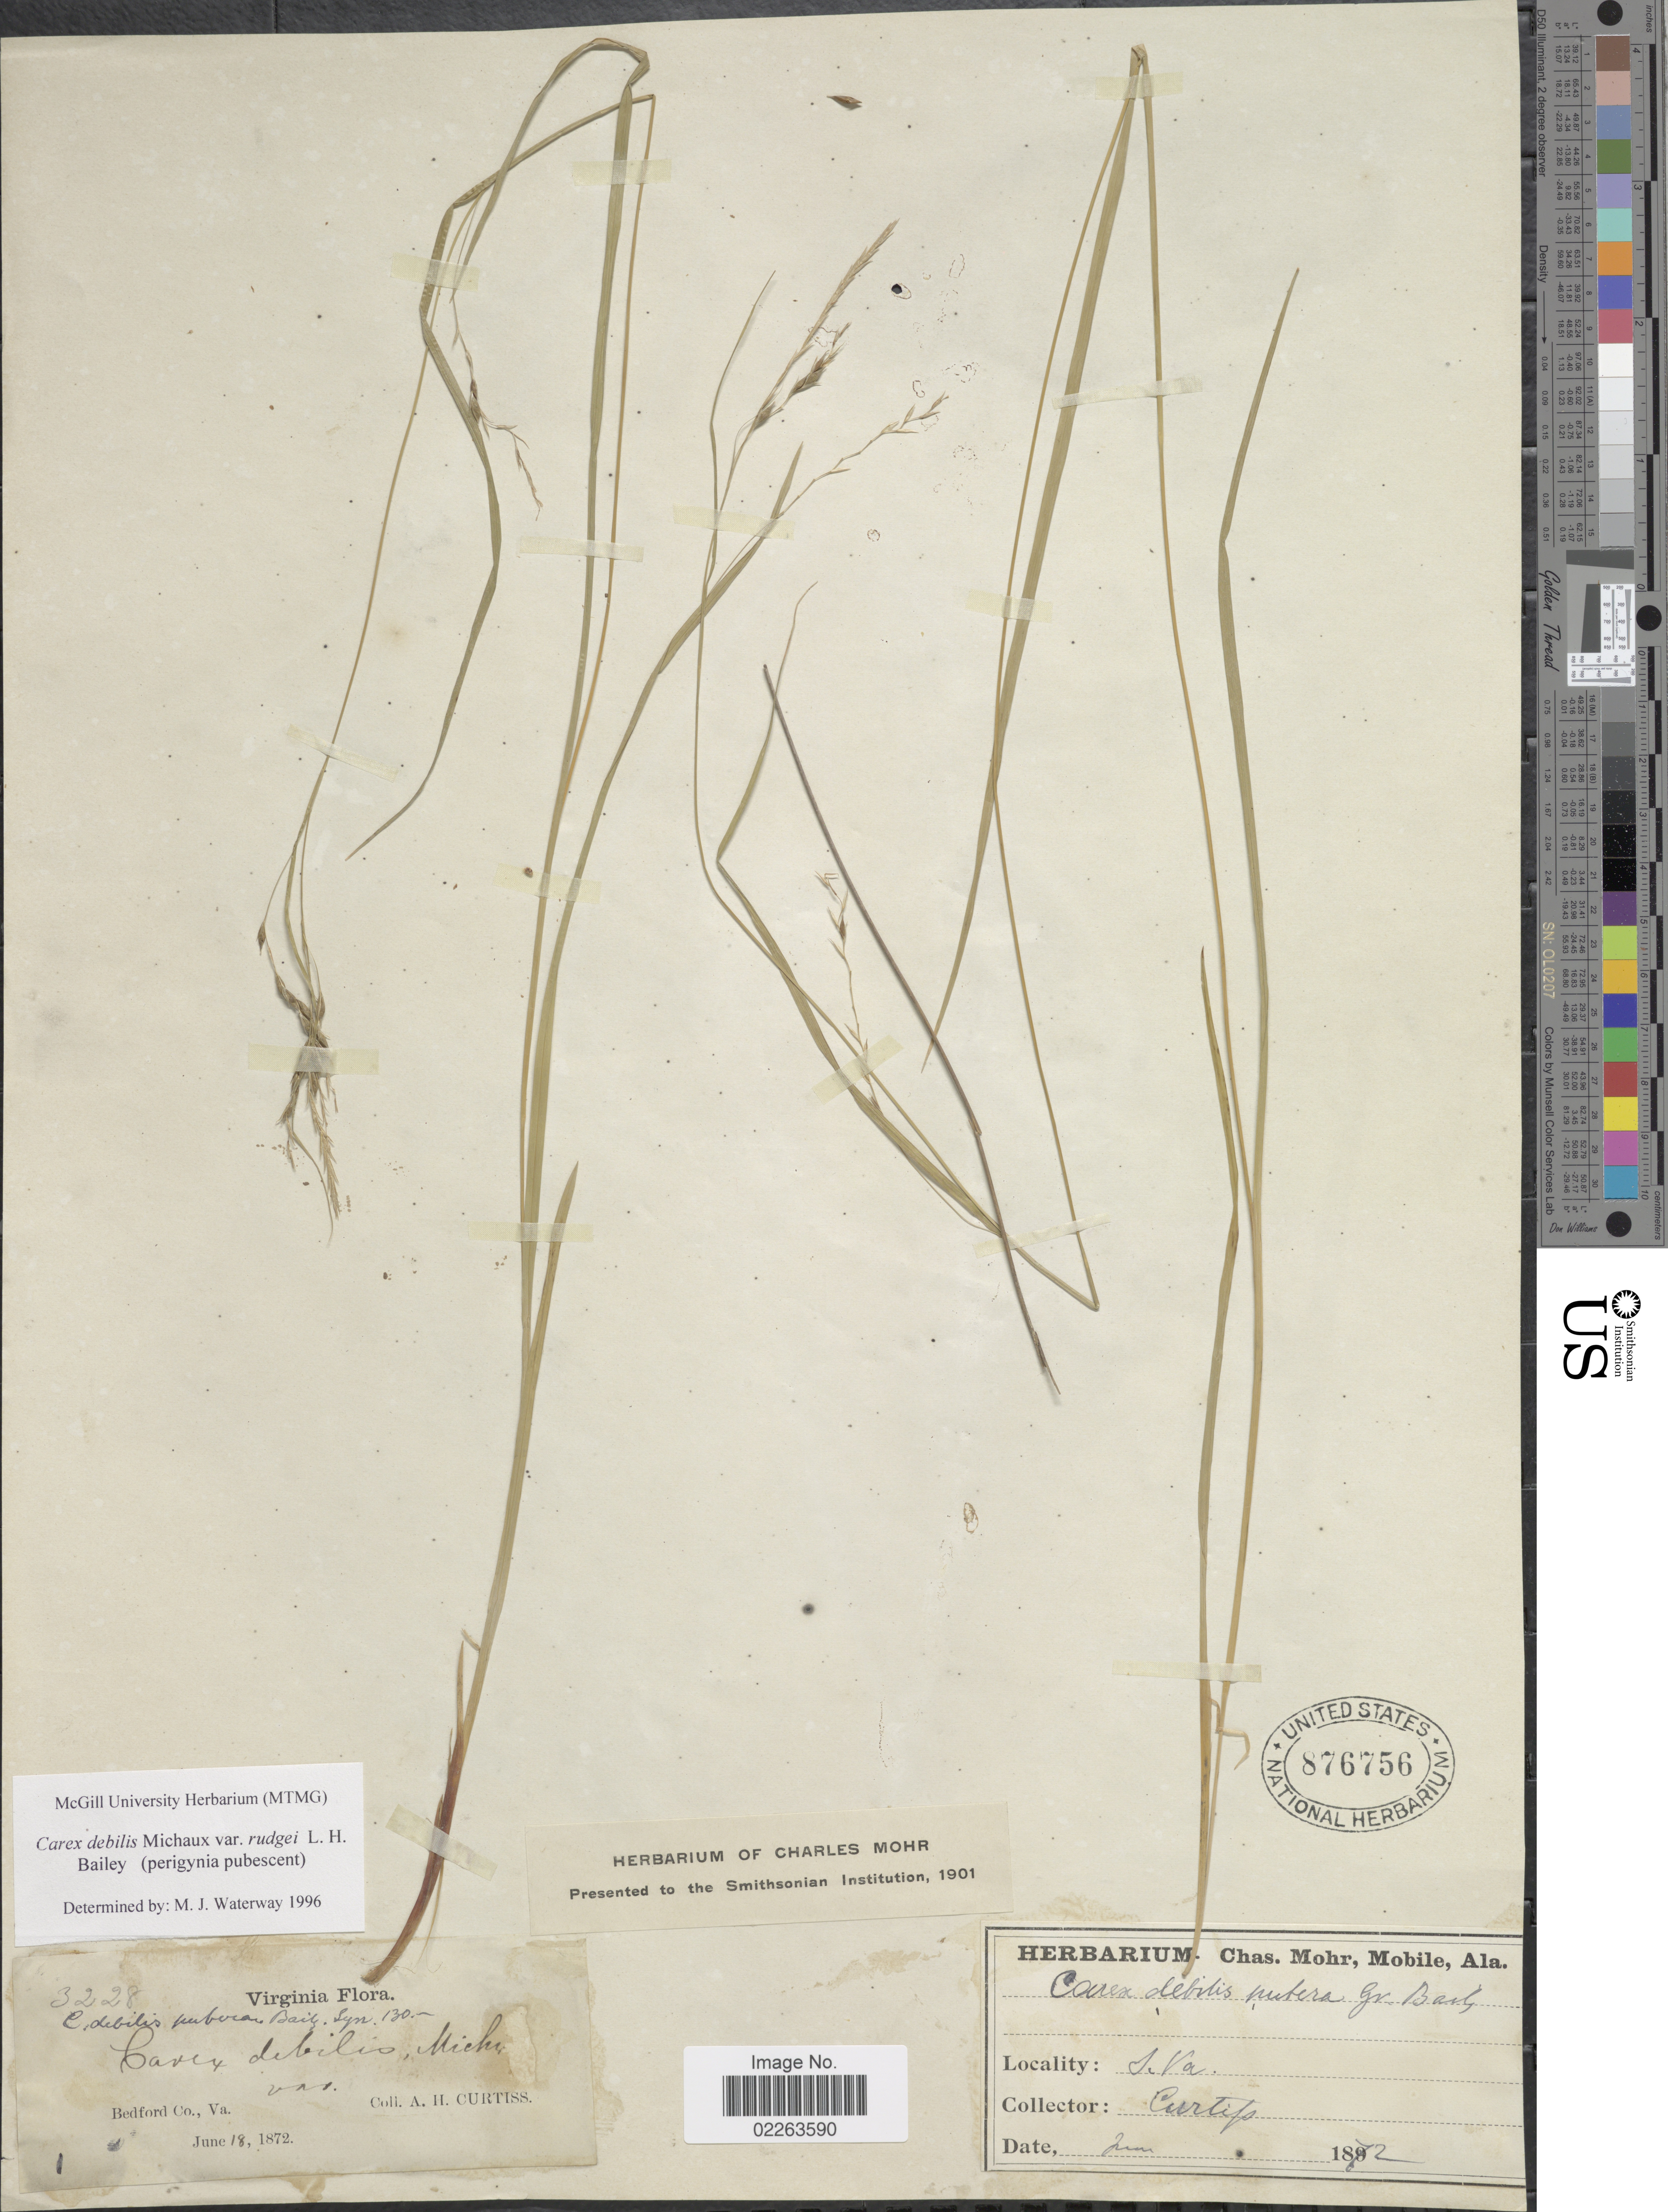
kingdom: Plantae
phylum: Tracheophyta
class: Liliopsida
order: Poales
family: Cyperaceae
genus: Carex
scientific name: Carex flexuosa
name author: Muhl. ex Willd.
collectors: A. H. Curtiss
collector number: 3228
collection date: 1872-06-18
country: United States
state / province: Virginia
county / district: Bedford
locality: Bedford Co., Va.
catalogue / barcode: US 876756